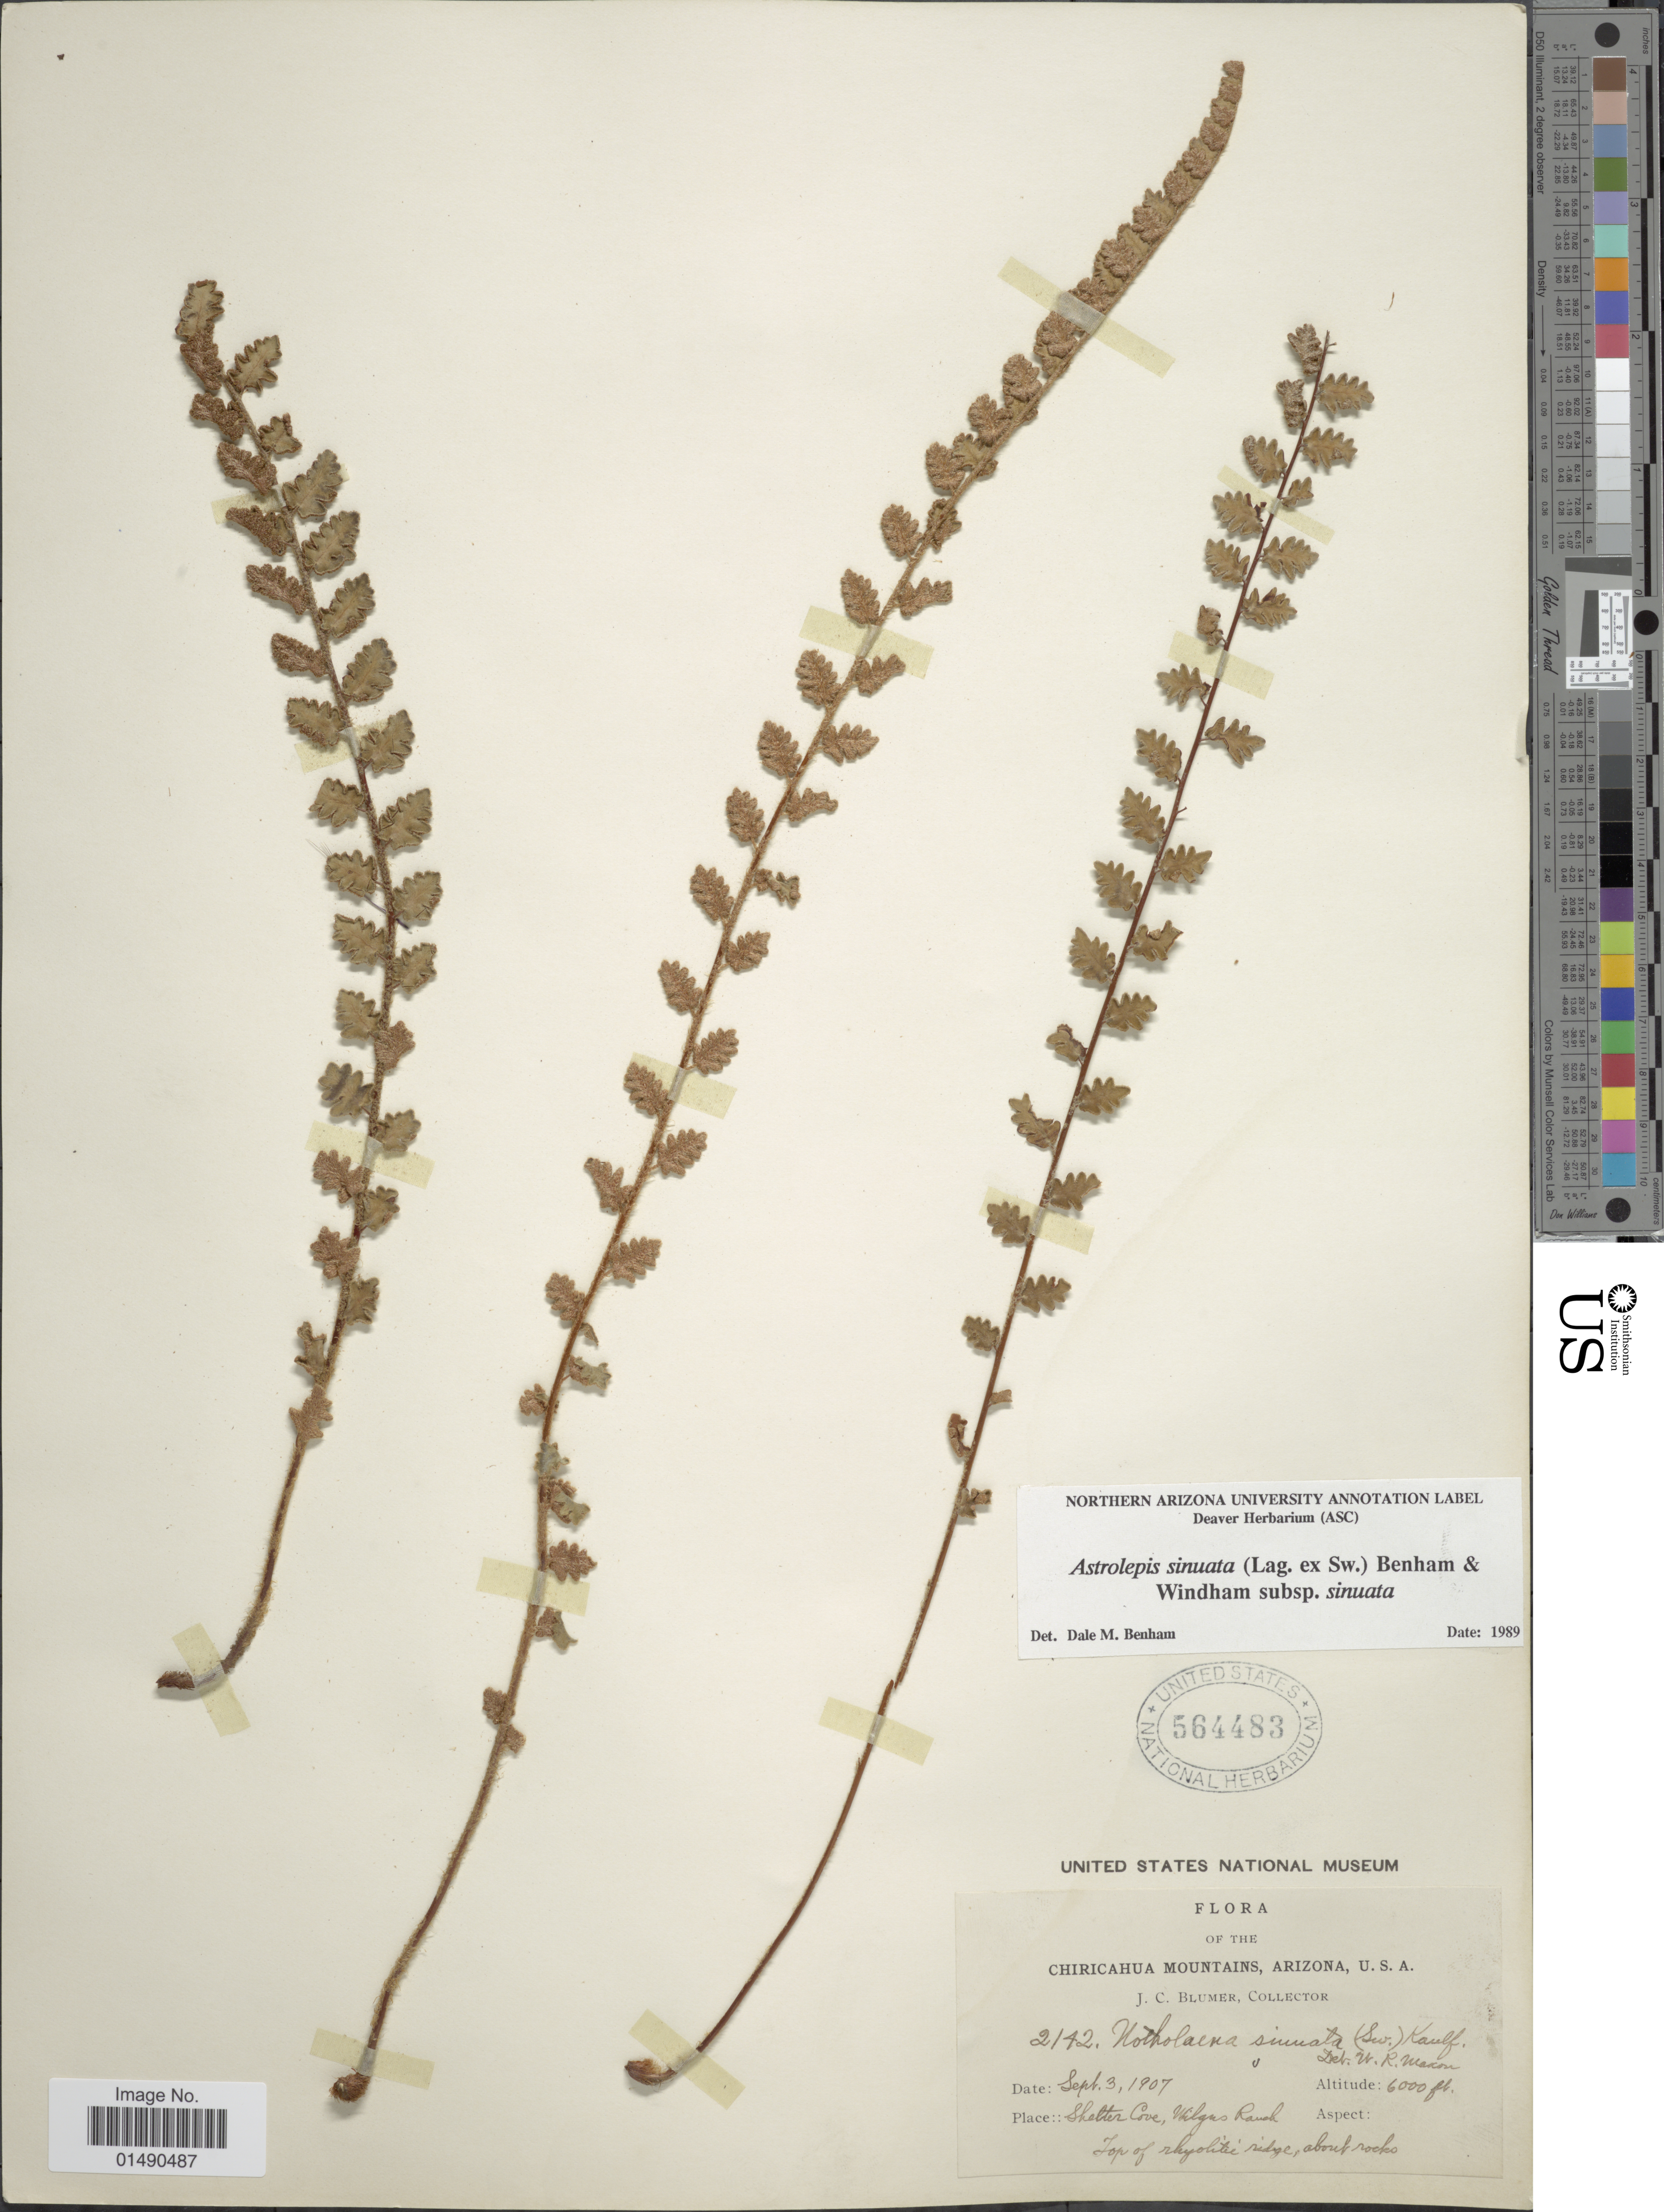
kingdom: Plantae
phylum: Tracheophyta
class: Polypodiopsida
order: Polypodiales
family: Pteridaceae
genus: Astrolepis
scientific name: Astrolepis sinuata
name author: (Lag. ex Sw.) D.M. Benham & Windham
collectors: J. C. Blumer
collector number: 2/42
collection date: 1907-09-03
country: United States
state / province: Arizona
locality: Chiricahua Mountains, Shatter Cove, Wilgens Ranch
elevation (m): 1829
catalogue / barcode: US 564483